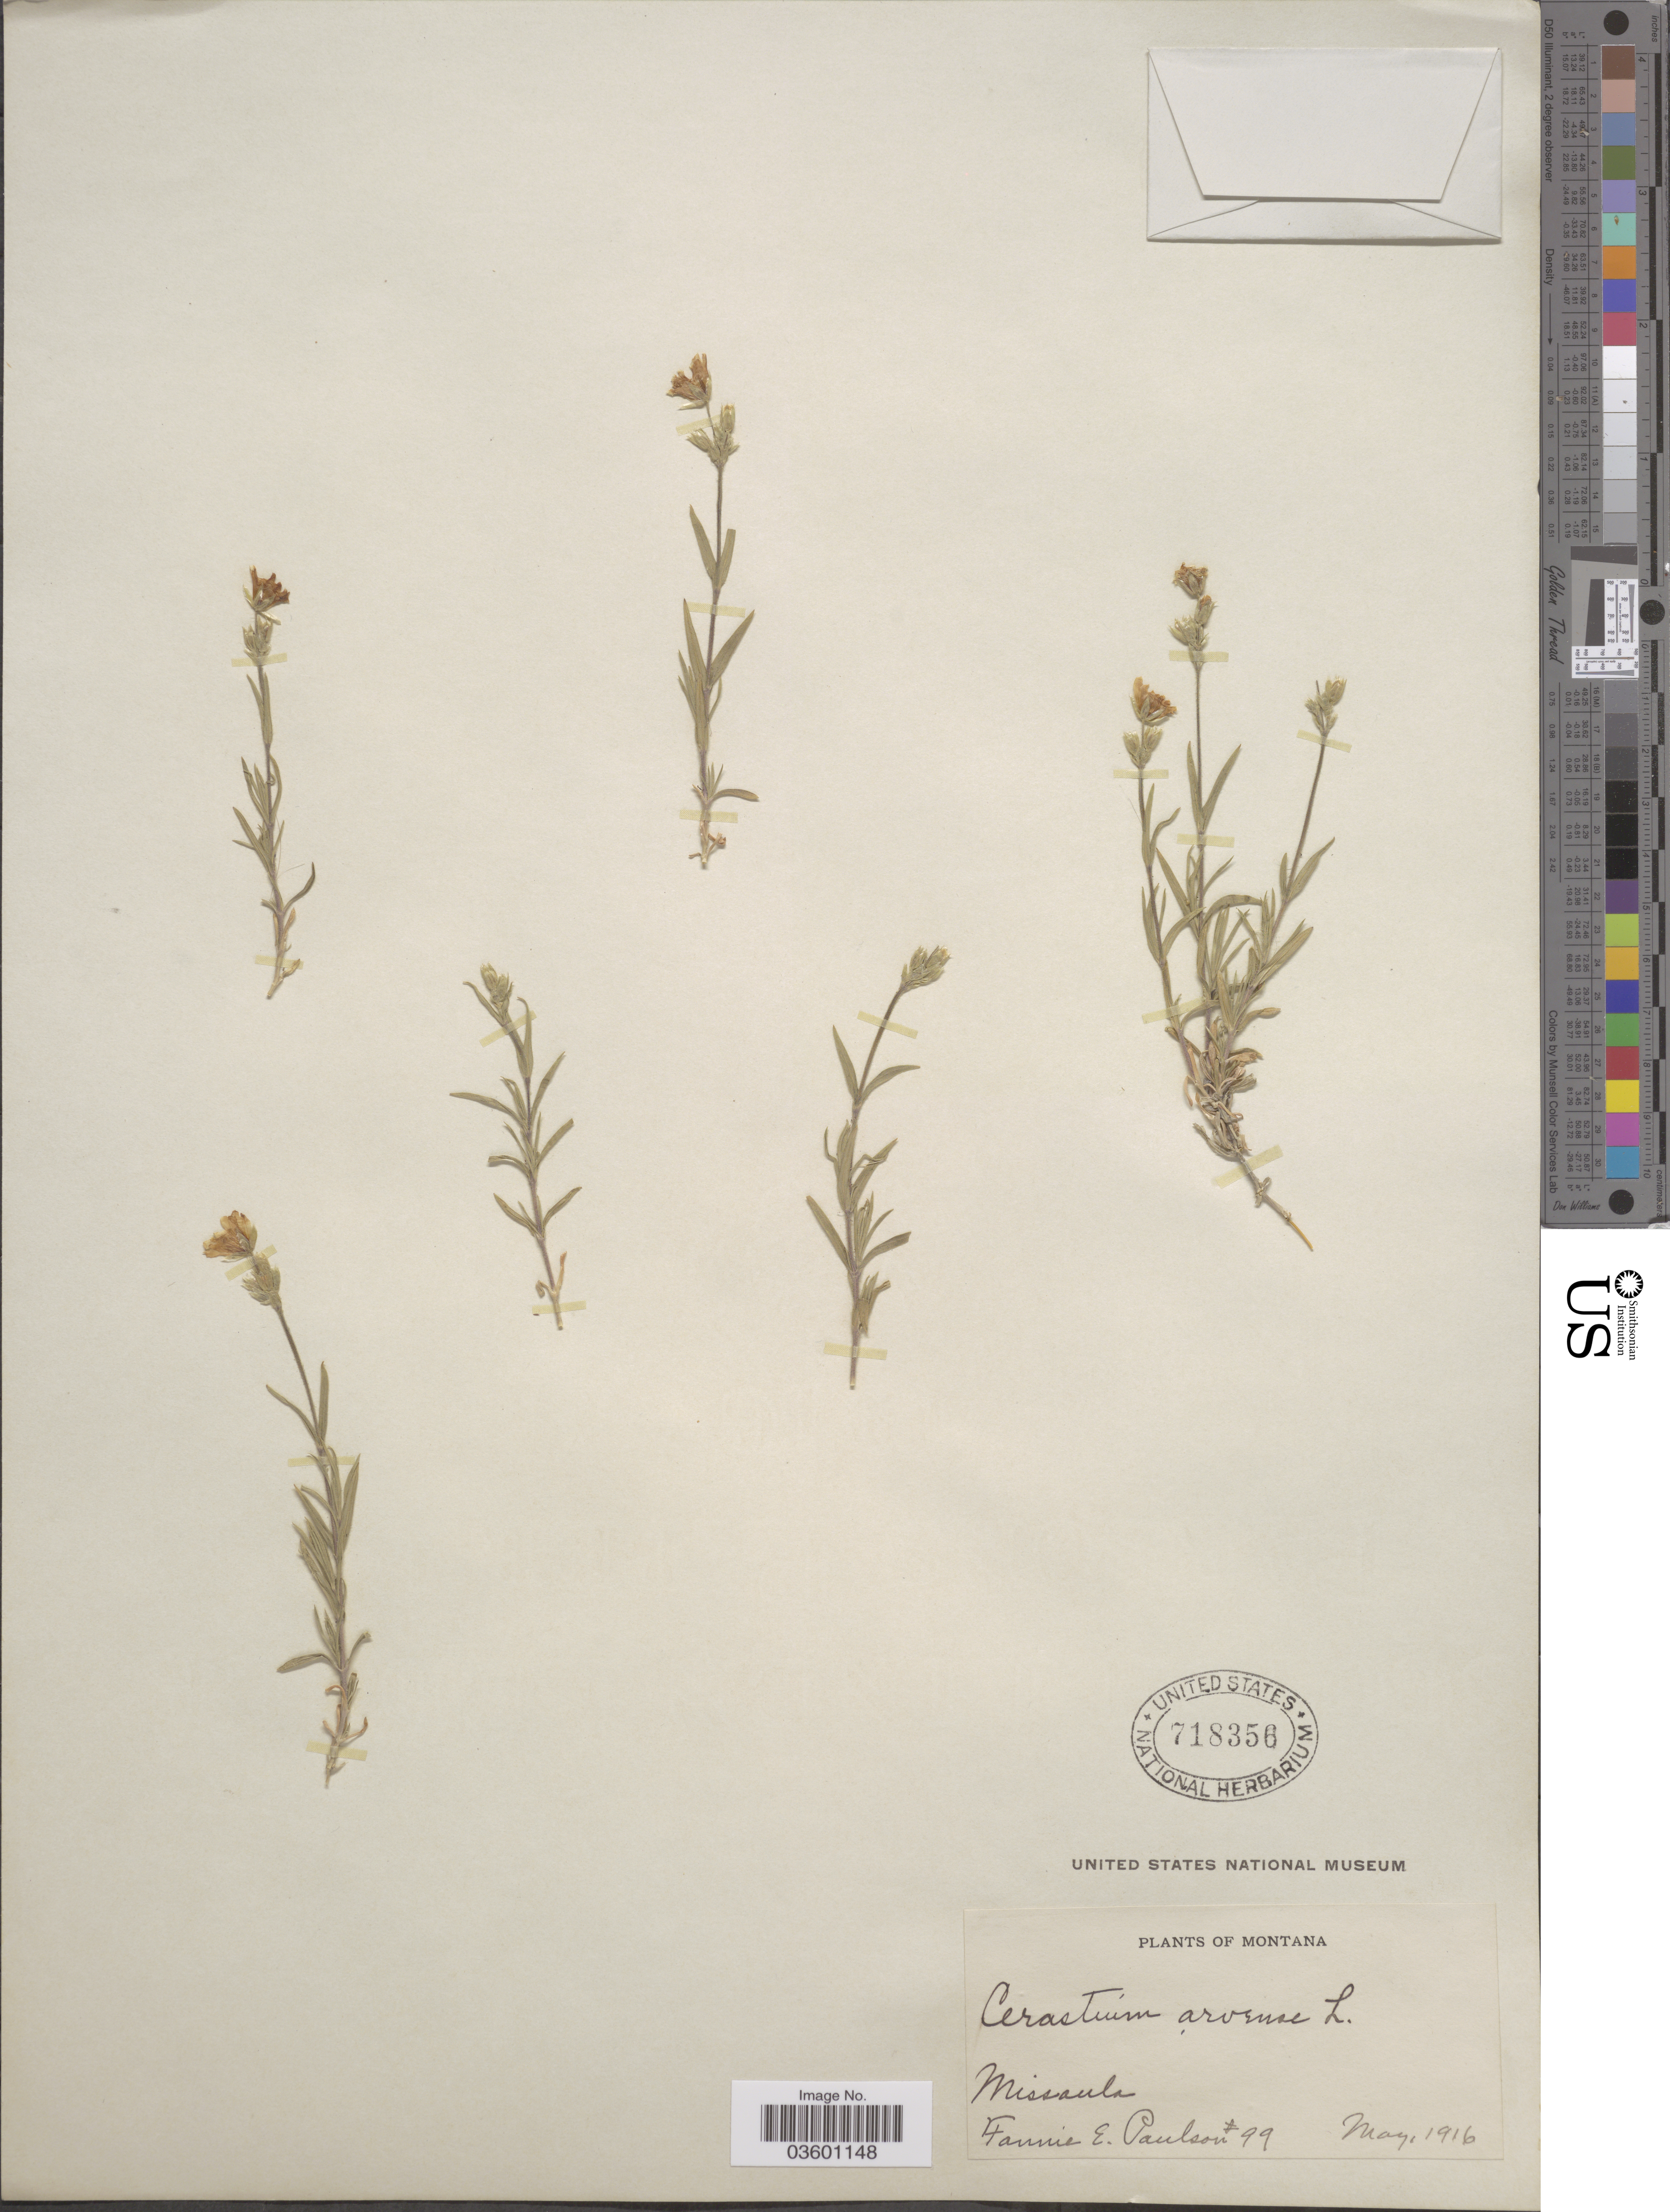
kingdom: Plantae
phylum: Tracheophyta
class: Magnoliopsida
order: Caryophyllales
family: Caryophyllaceae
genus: Cerastium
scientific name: Cerastium arvense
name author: L.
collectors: F. Paulson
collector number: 99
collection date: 1916-05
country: United States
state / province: Montana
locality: Missoula.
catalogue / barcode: US 718356